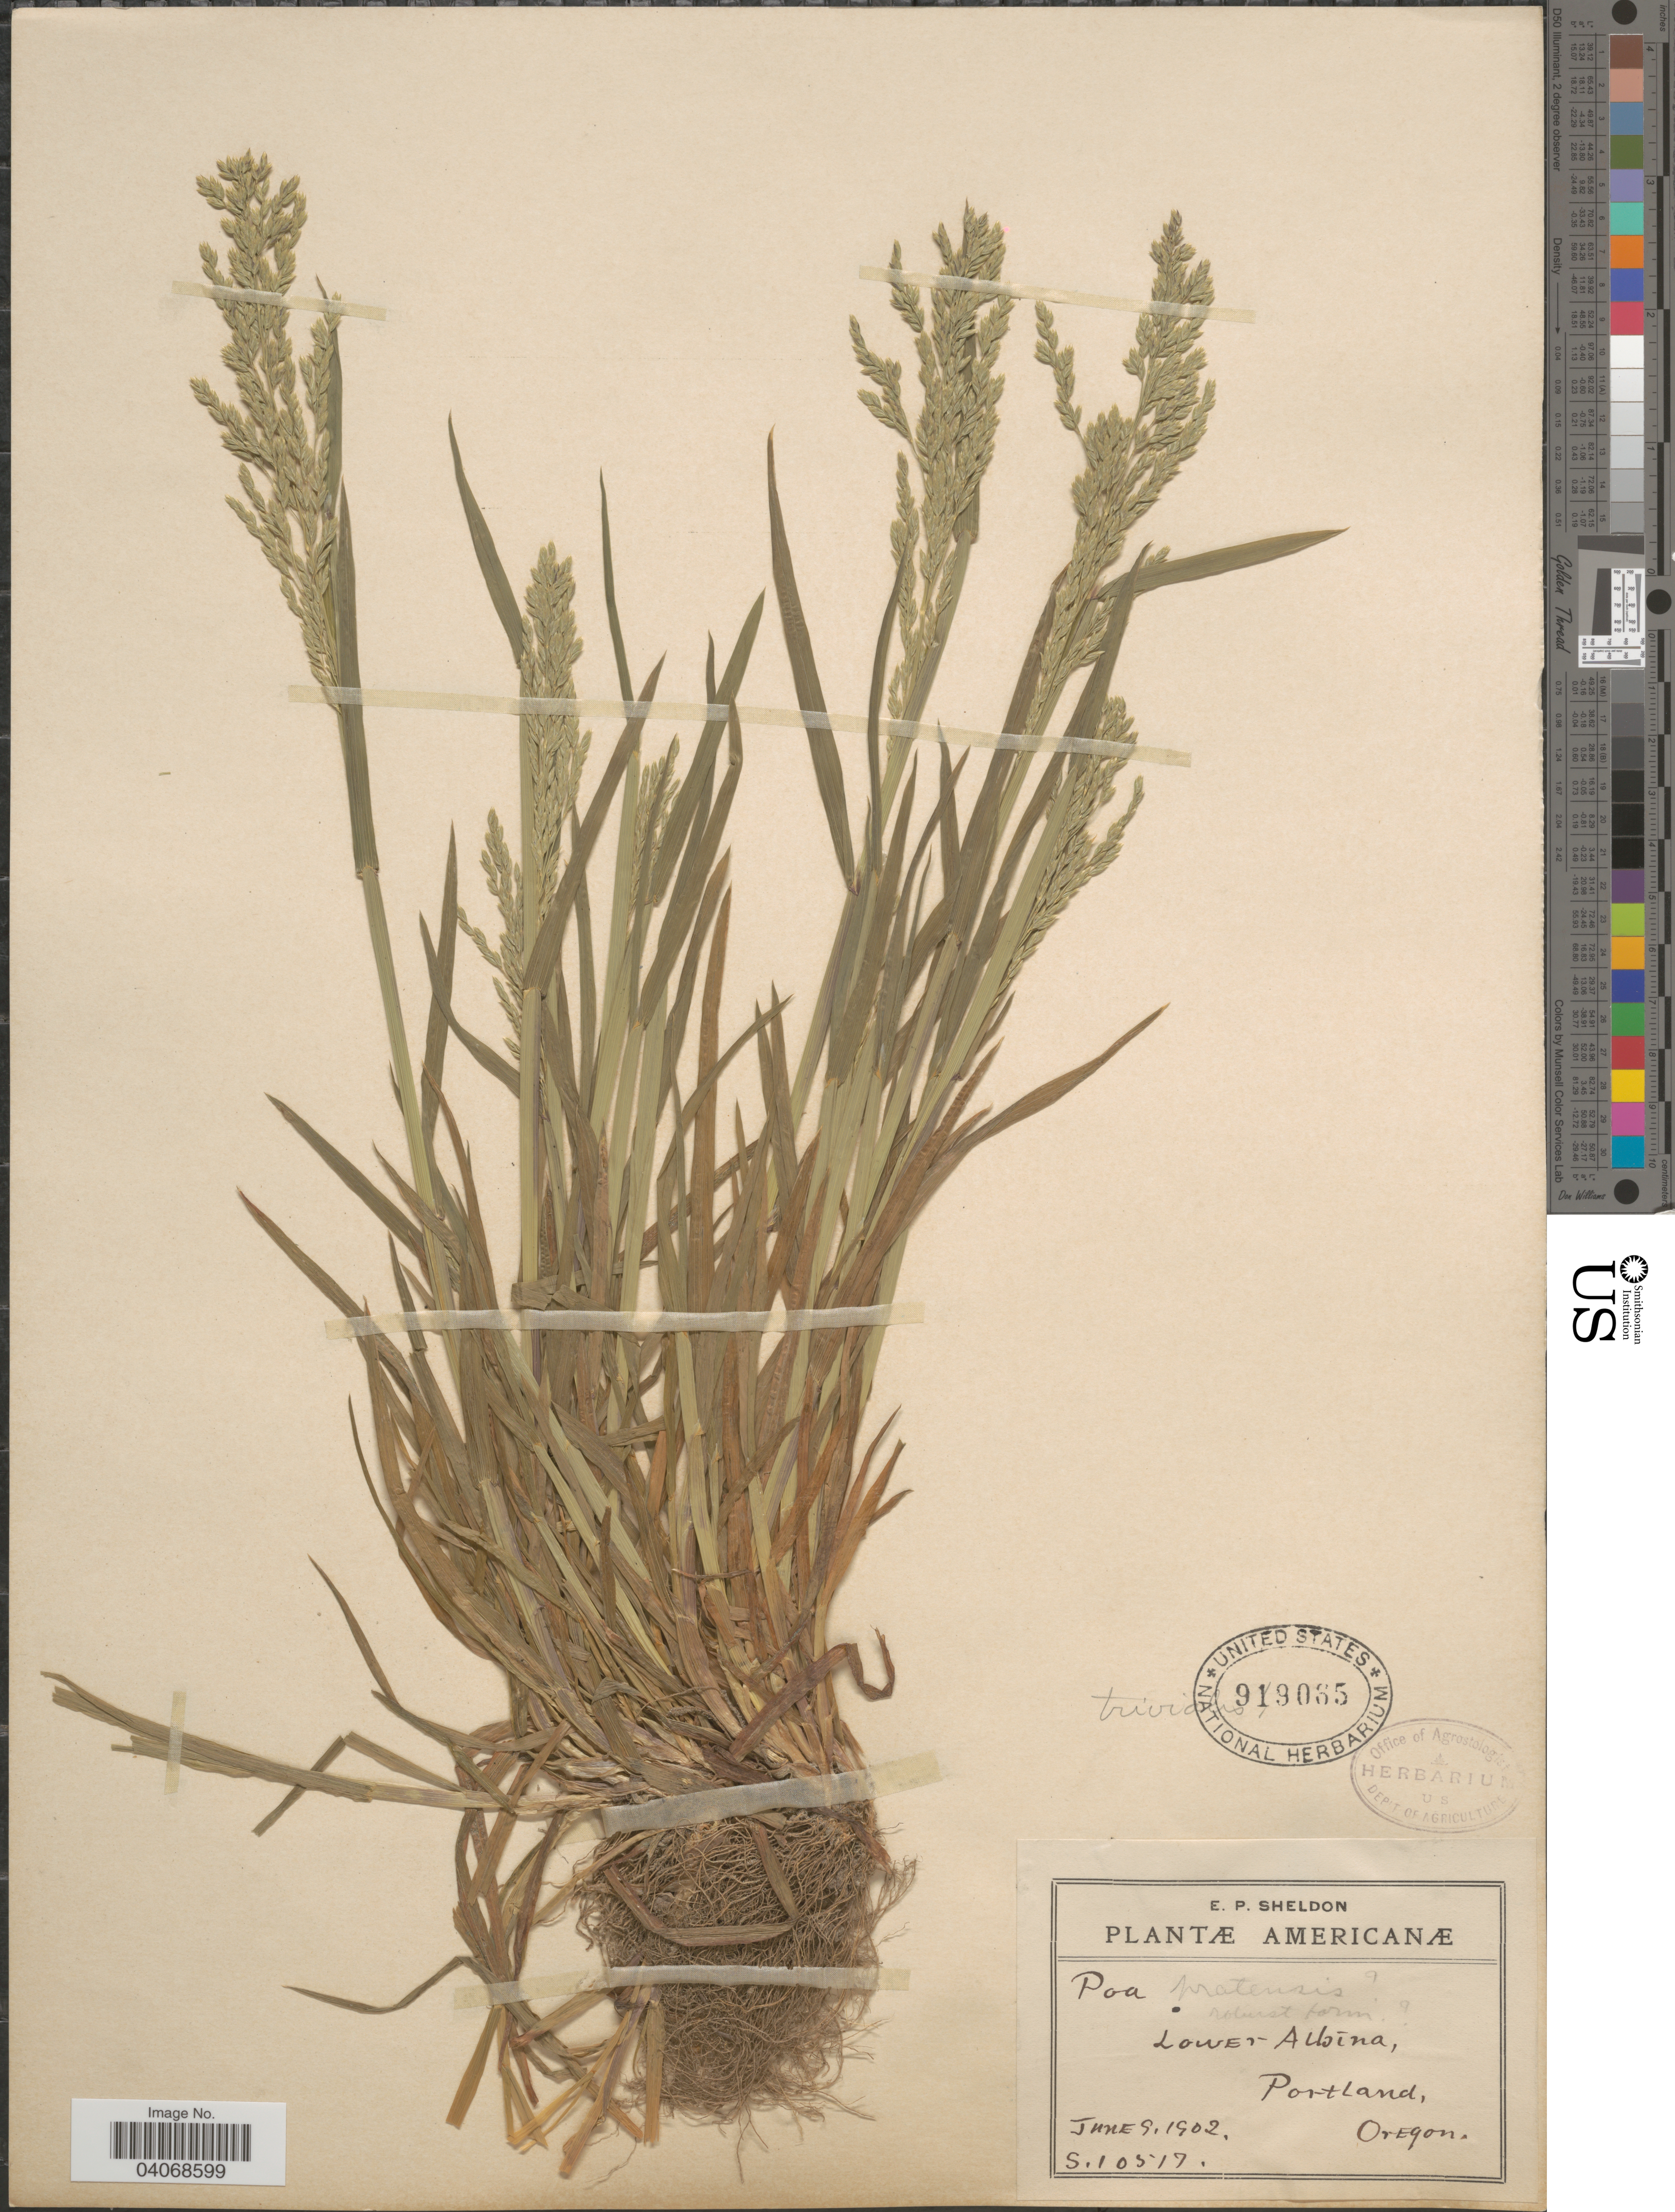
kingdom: Plantae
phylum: Tracheophyta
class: Liliopsida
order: Poales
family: Poaceae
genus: Poa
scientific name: Poa trivialis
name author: L.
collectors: E. P. Sheldon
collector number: S.10517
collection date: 1902-06-09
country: United States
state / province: Oregon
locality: Lower Albina, Portland.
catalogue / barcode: US 919065